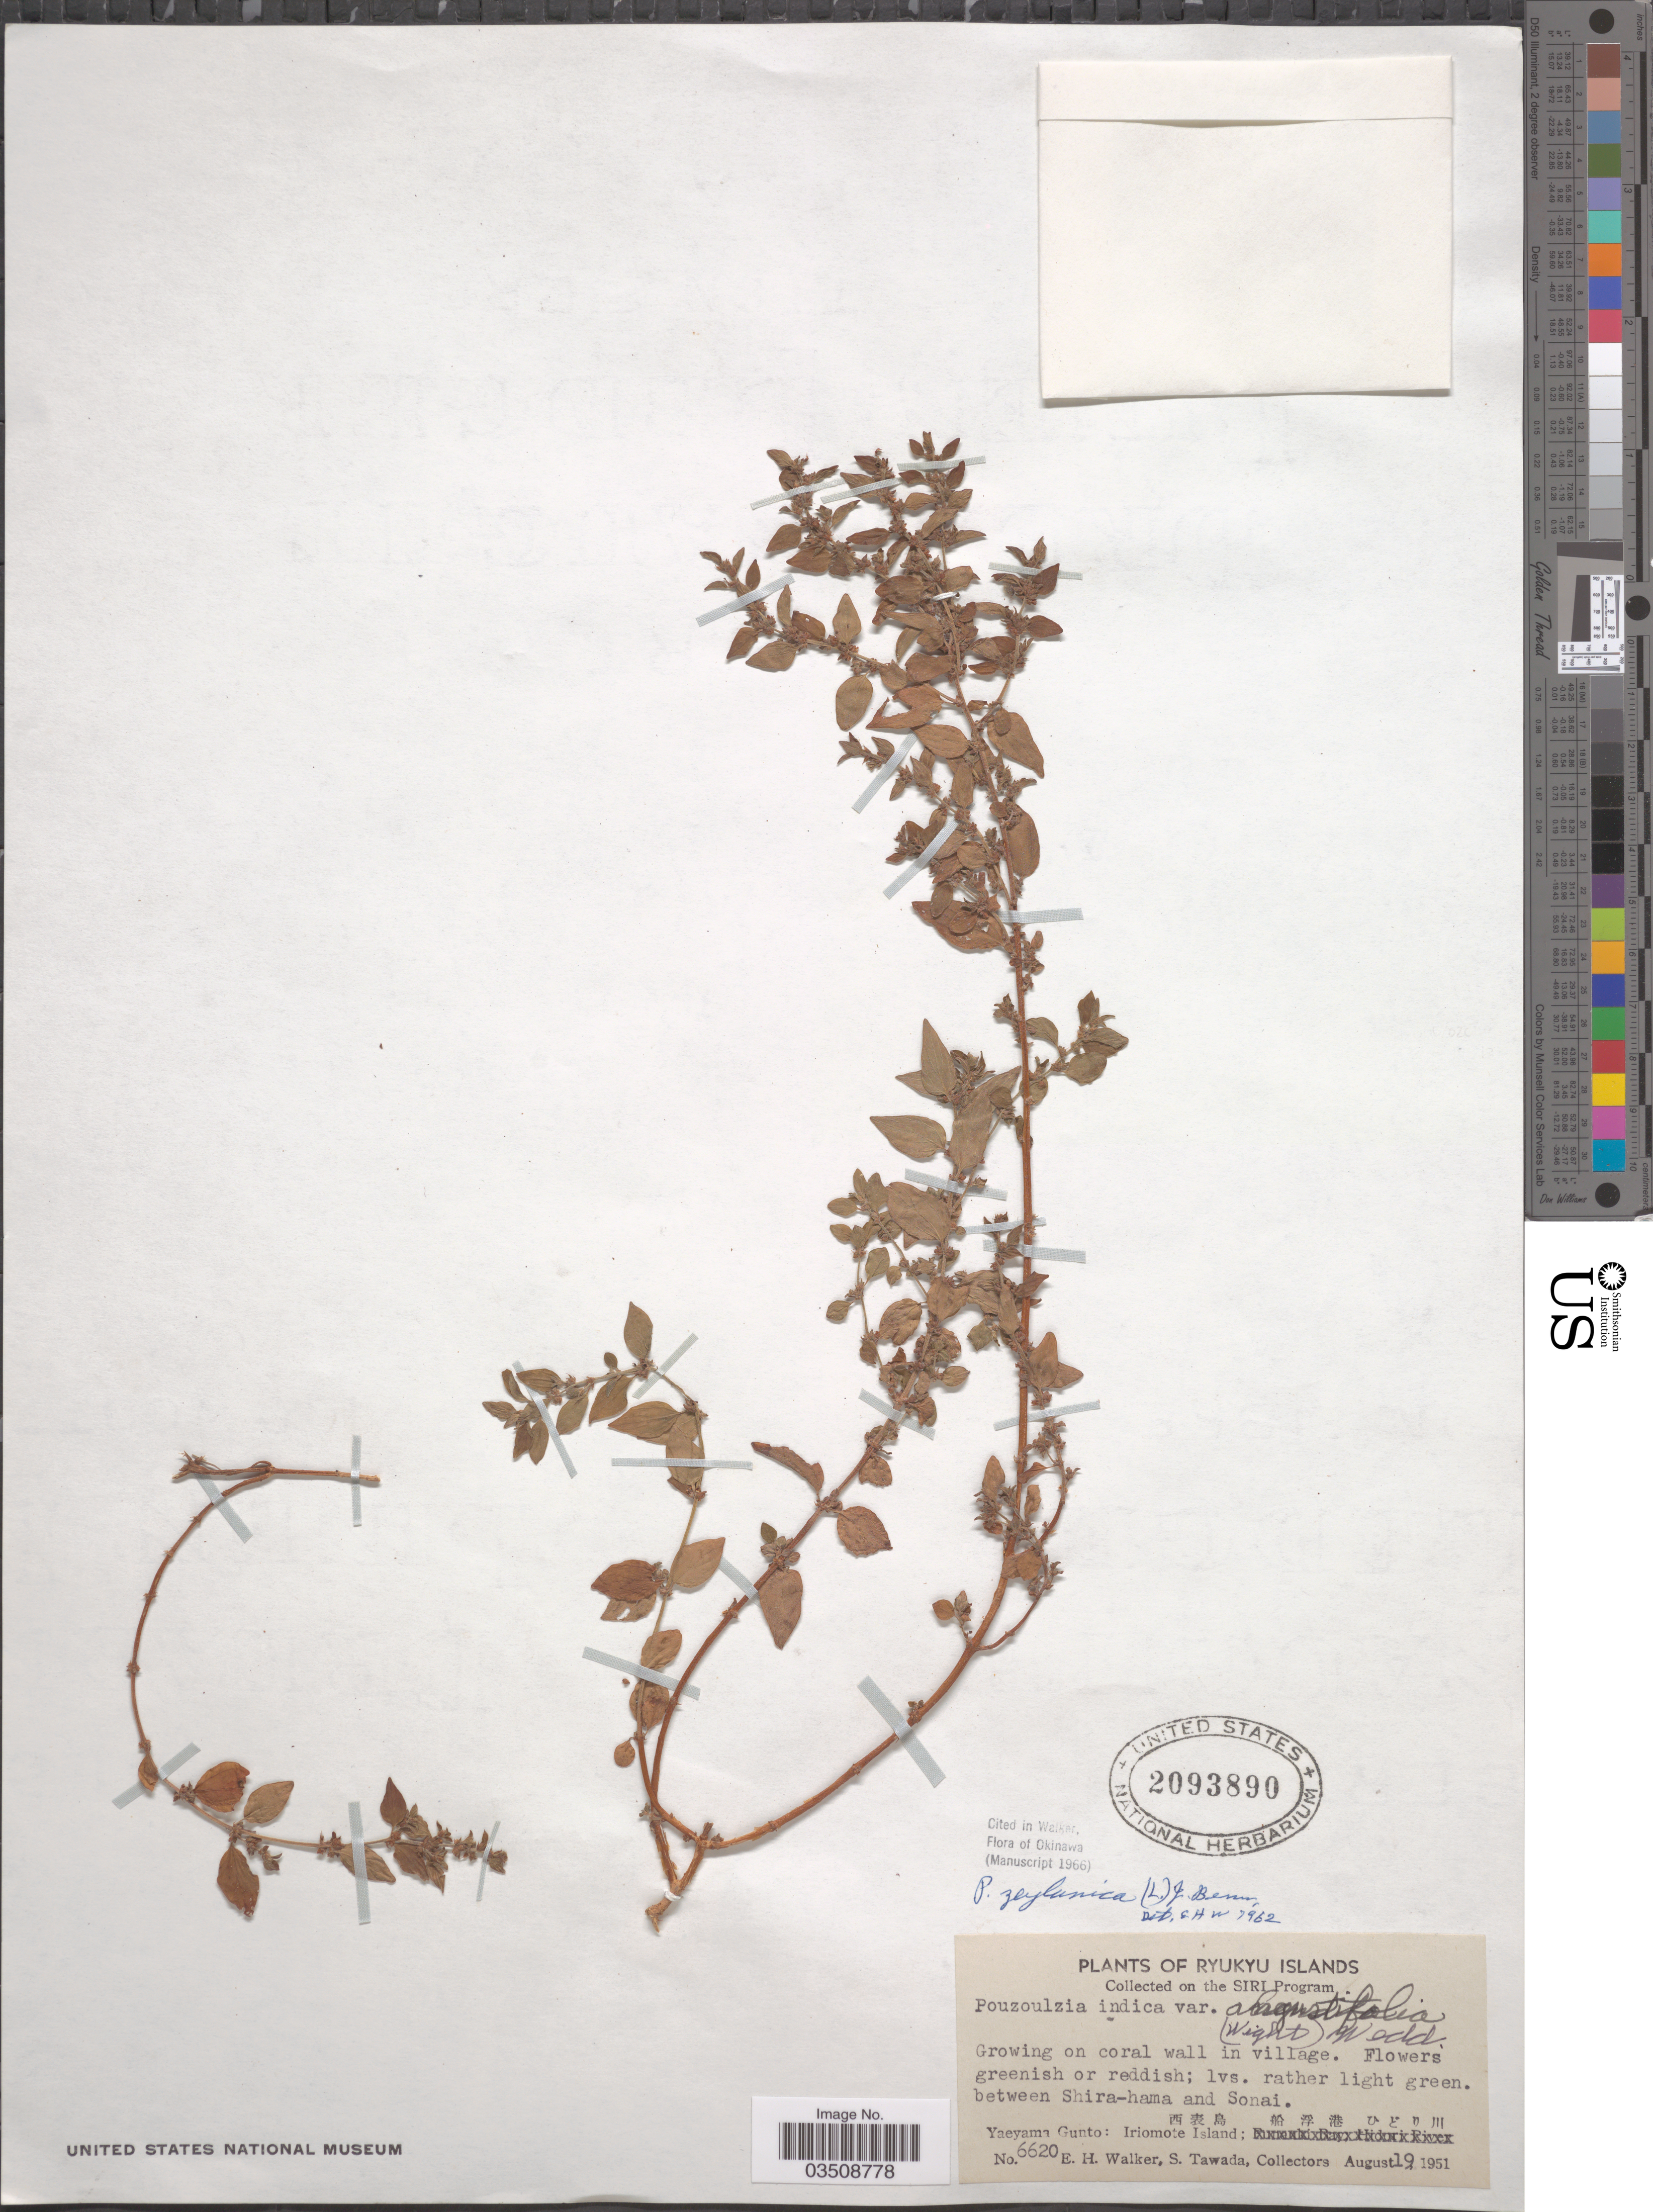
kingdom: Plantae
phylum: Tracheophyta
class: Magnoliopsida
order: Rosales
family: Urticaceae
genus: Pouzolzia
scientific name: Pouzolzia zeylanica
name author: (L.) Benn.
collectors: E. H. Walker & S. Tawada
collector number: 6620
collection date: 1951-08-19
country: Japan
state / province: Okinawa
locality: Ryukyu Islands. Between Shira-hama and Sonai. X. Yaeyama Gunto: Iriomote Island.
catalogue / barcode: US 2093890